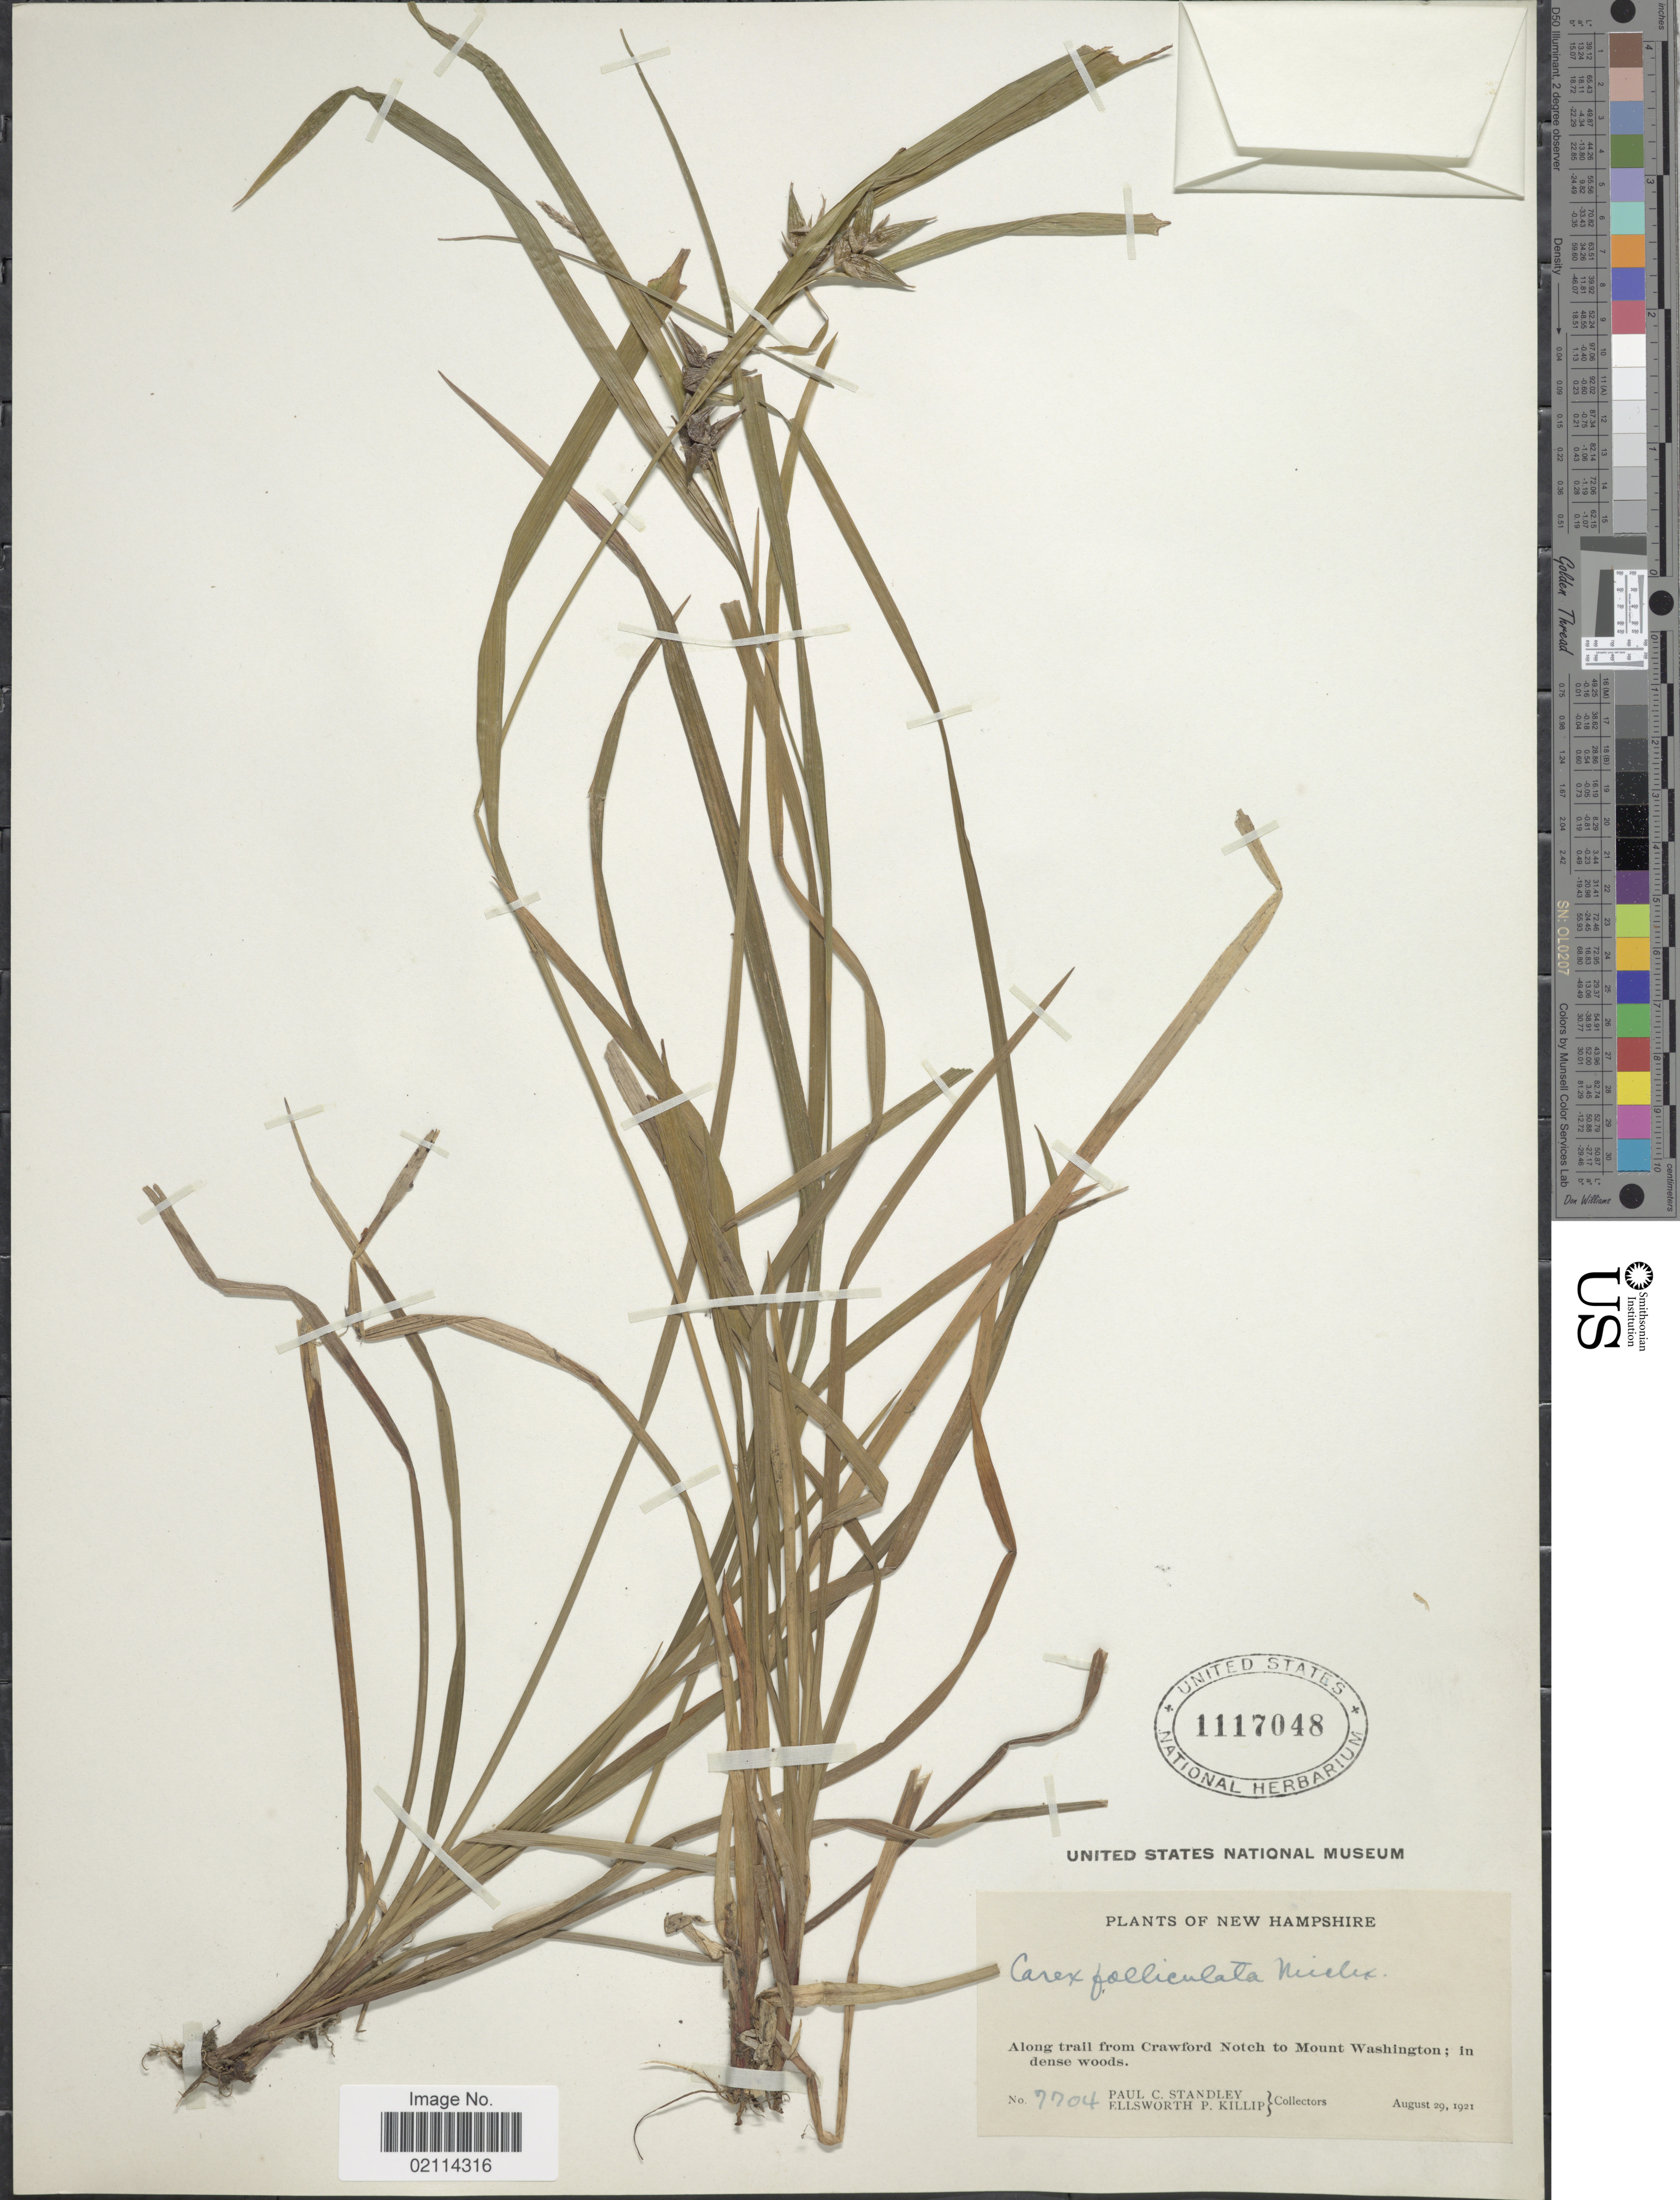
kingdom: Plantae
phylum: Tracheophyta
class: Liliopsida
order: Poales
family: Cyperaceae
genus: Carex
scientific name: Carex intumescens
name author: Rudge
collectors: P. C. Standley & E. P. Killip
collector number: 7704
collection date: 1921-08-29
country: United States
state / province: New Hampshire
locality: Along trail from Crawford Notch to Mount Washington.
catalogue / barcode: US 1117048